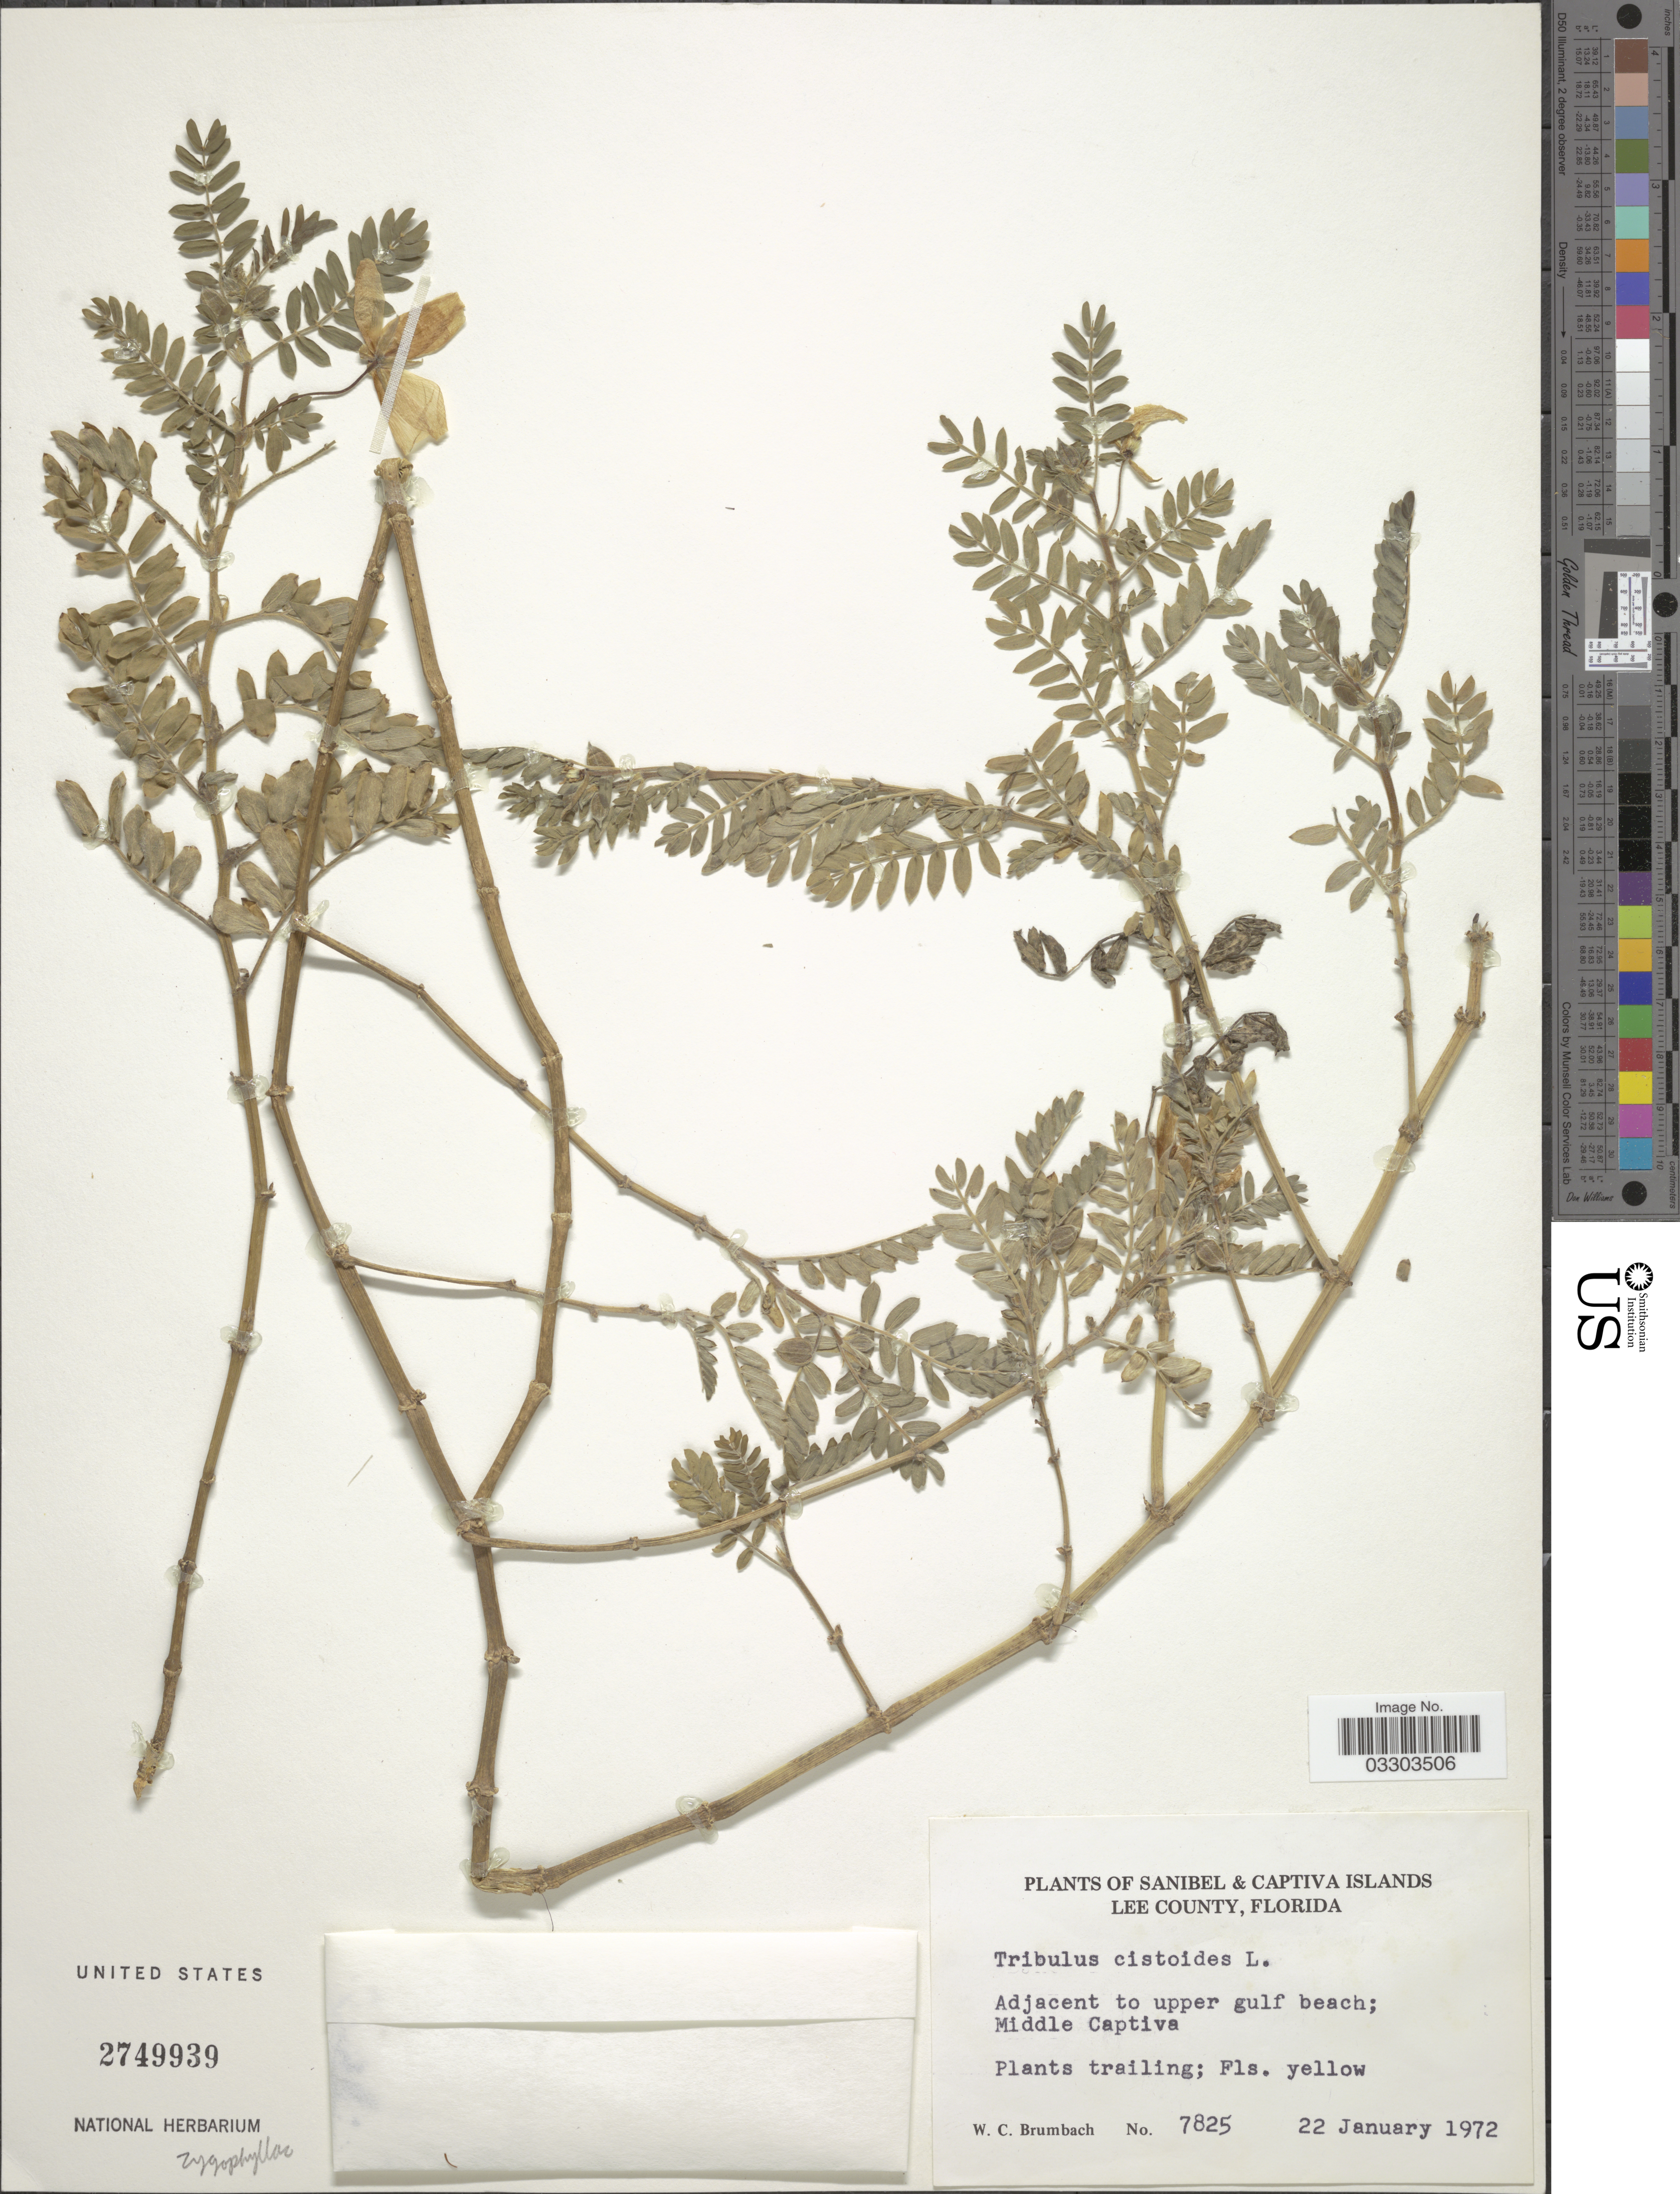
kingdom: Plantae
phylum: Tracheophyta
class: Magnoliopsida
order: Zygophyllales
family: Zygophyllaceae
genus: Tribulus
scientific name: Tribulus cistoides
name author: L.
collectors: W. C. Brumbach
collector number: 7825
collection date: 1972-01-22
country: United States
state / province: Florida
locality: Sanibel & Captiva Islands. Lee County. Middle Captiva.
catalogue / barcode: US 2749939